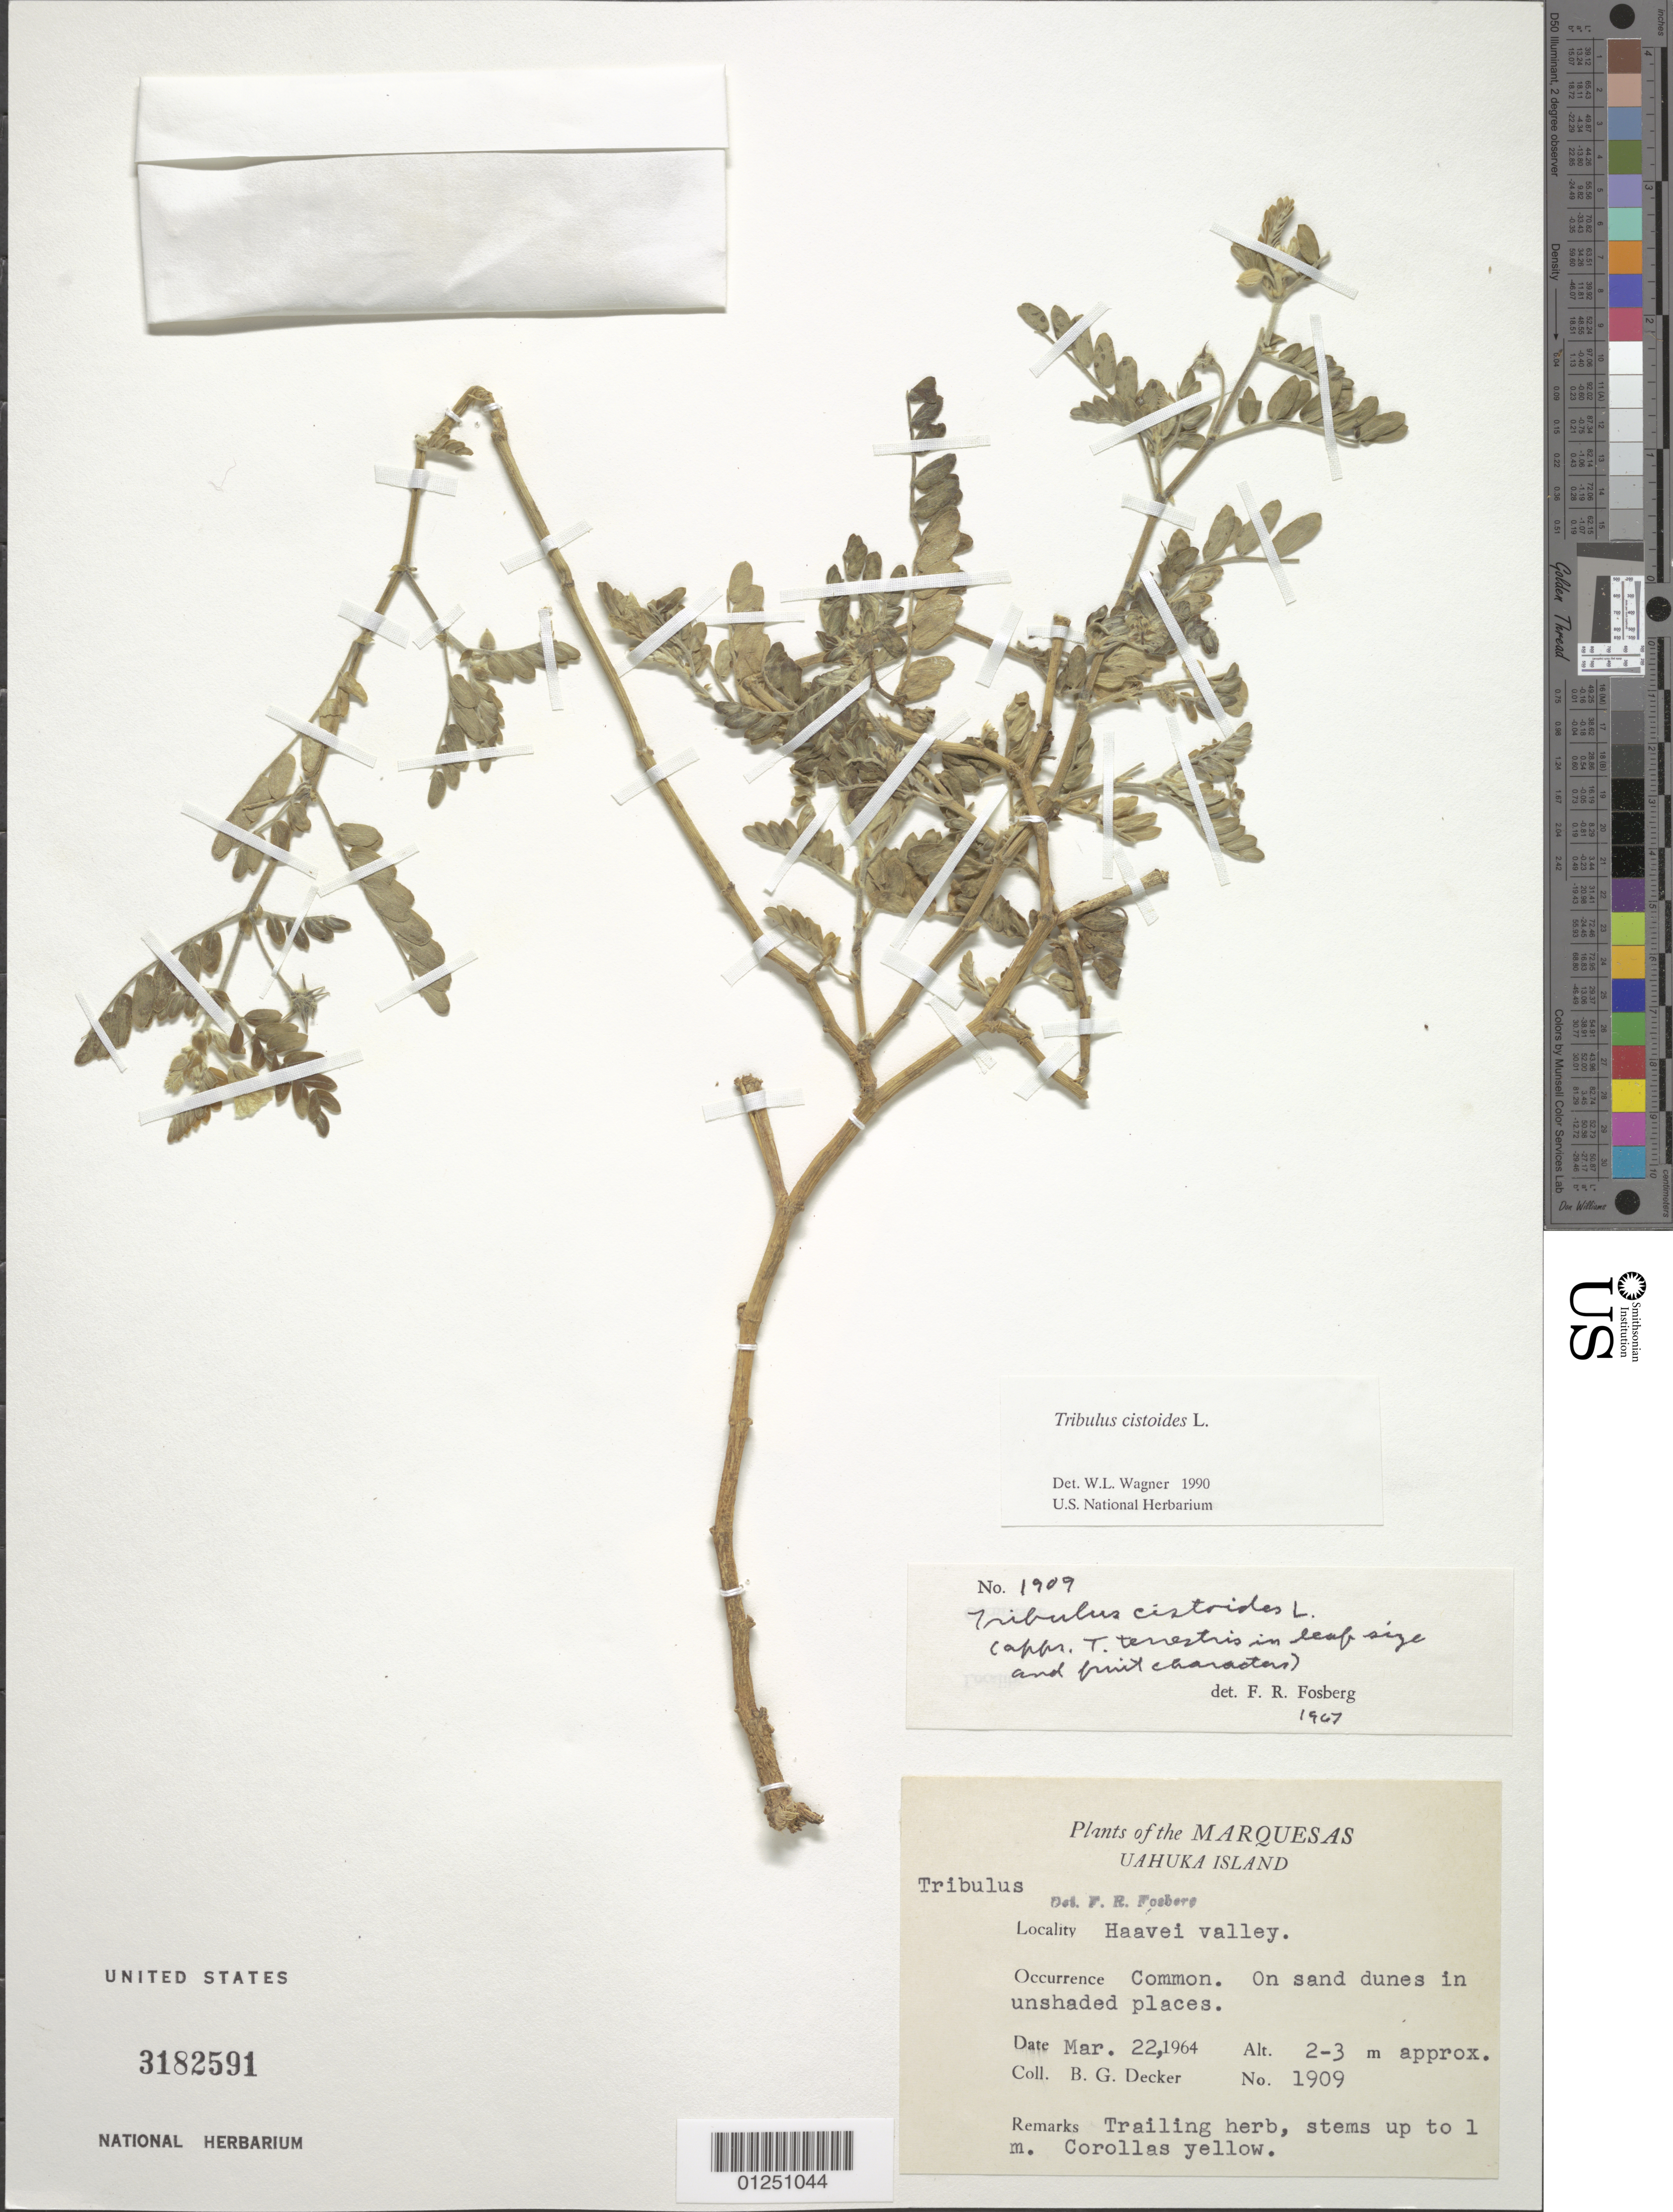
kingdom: Plantae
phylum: Tracheophyta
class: Magnoliopsida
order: Zygophyllales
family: Zygophyllaceae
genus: Tribulus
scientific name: Tribulus cistoides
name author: L.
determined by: Wagner, W. L., (BOT), Smithsonian Institution - National Museum of Natural History (UNITED STATES)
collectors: B. G. Decker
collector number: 1909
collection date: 1964-03-22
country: French Polynesia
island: Ua Huka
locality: Haavei Valley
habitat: On sand dunes in unshaded places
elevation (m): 2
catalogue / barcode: US 3182591